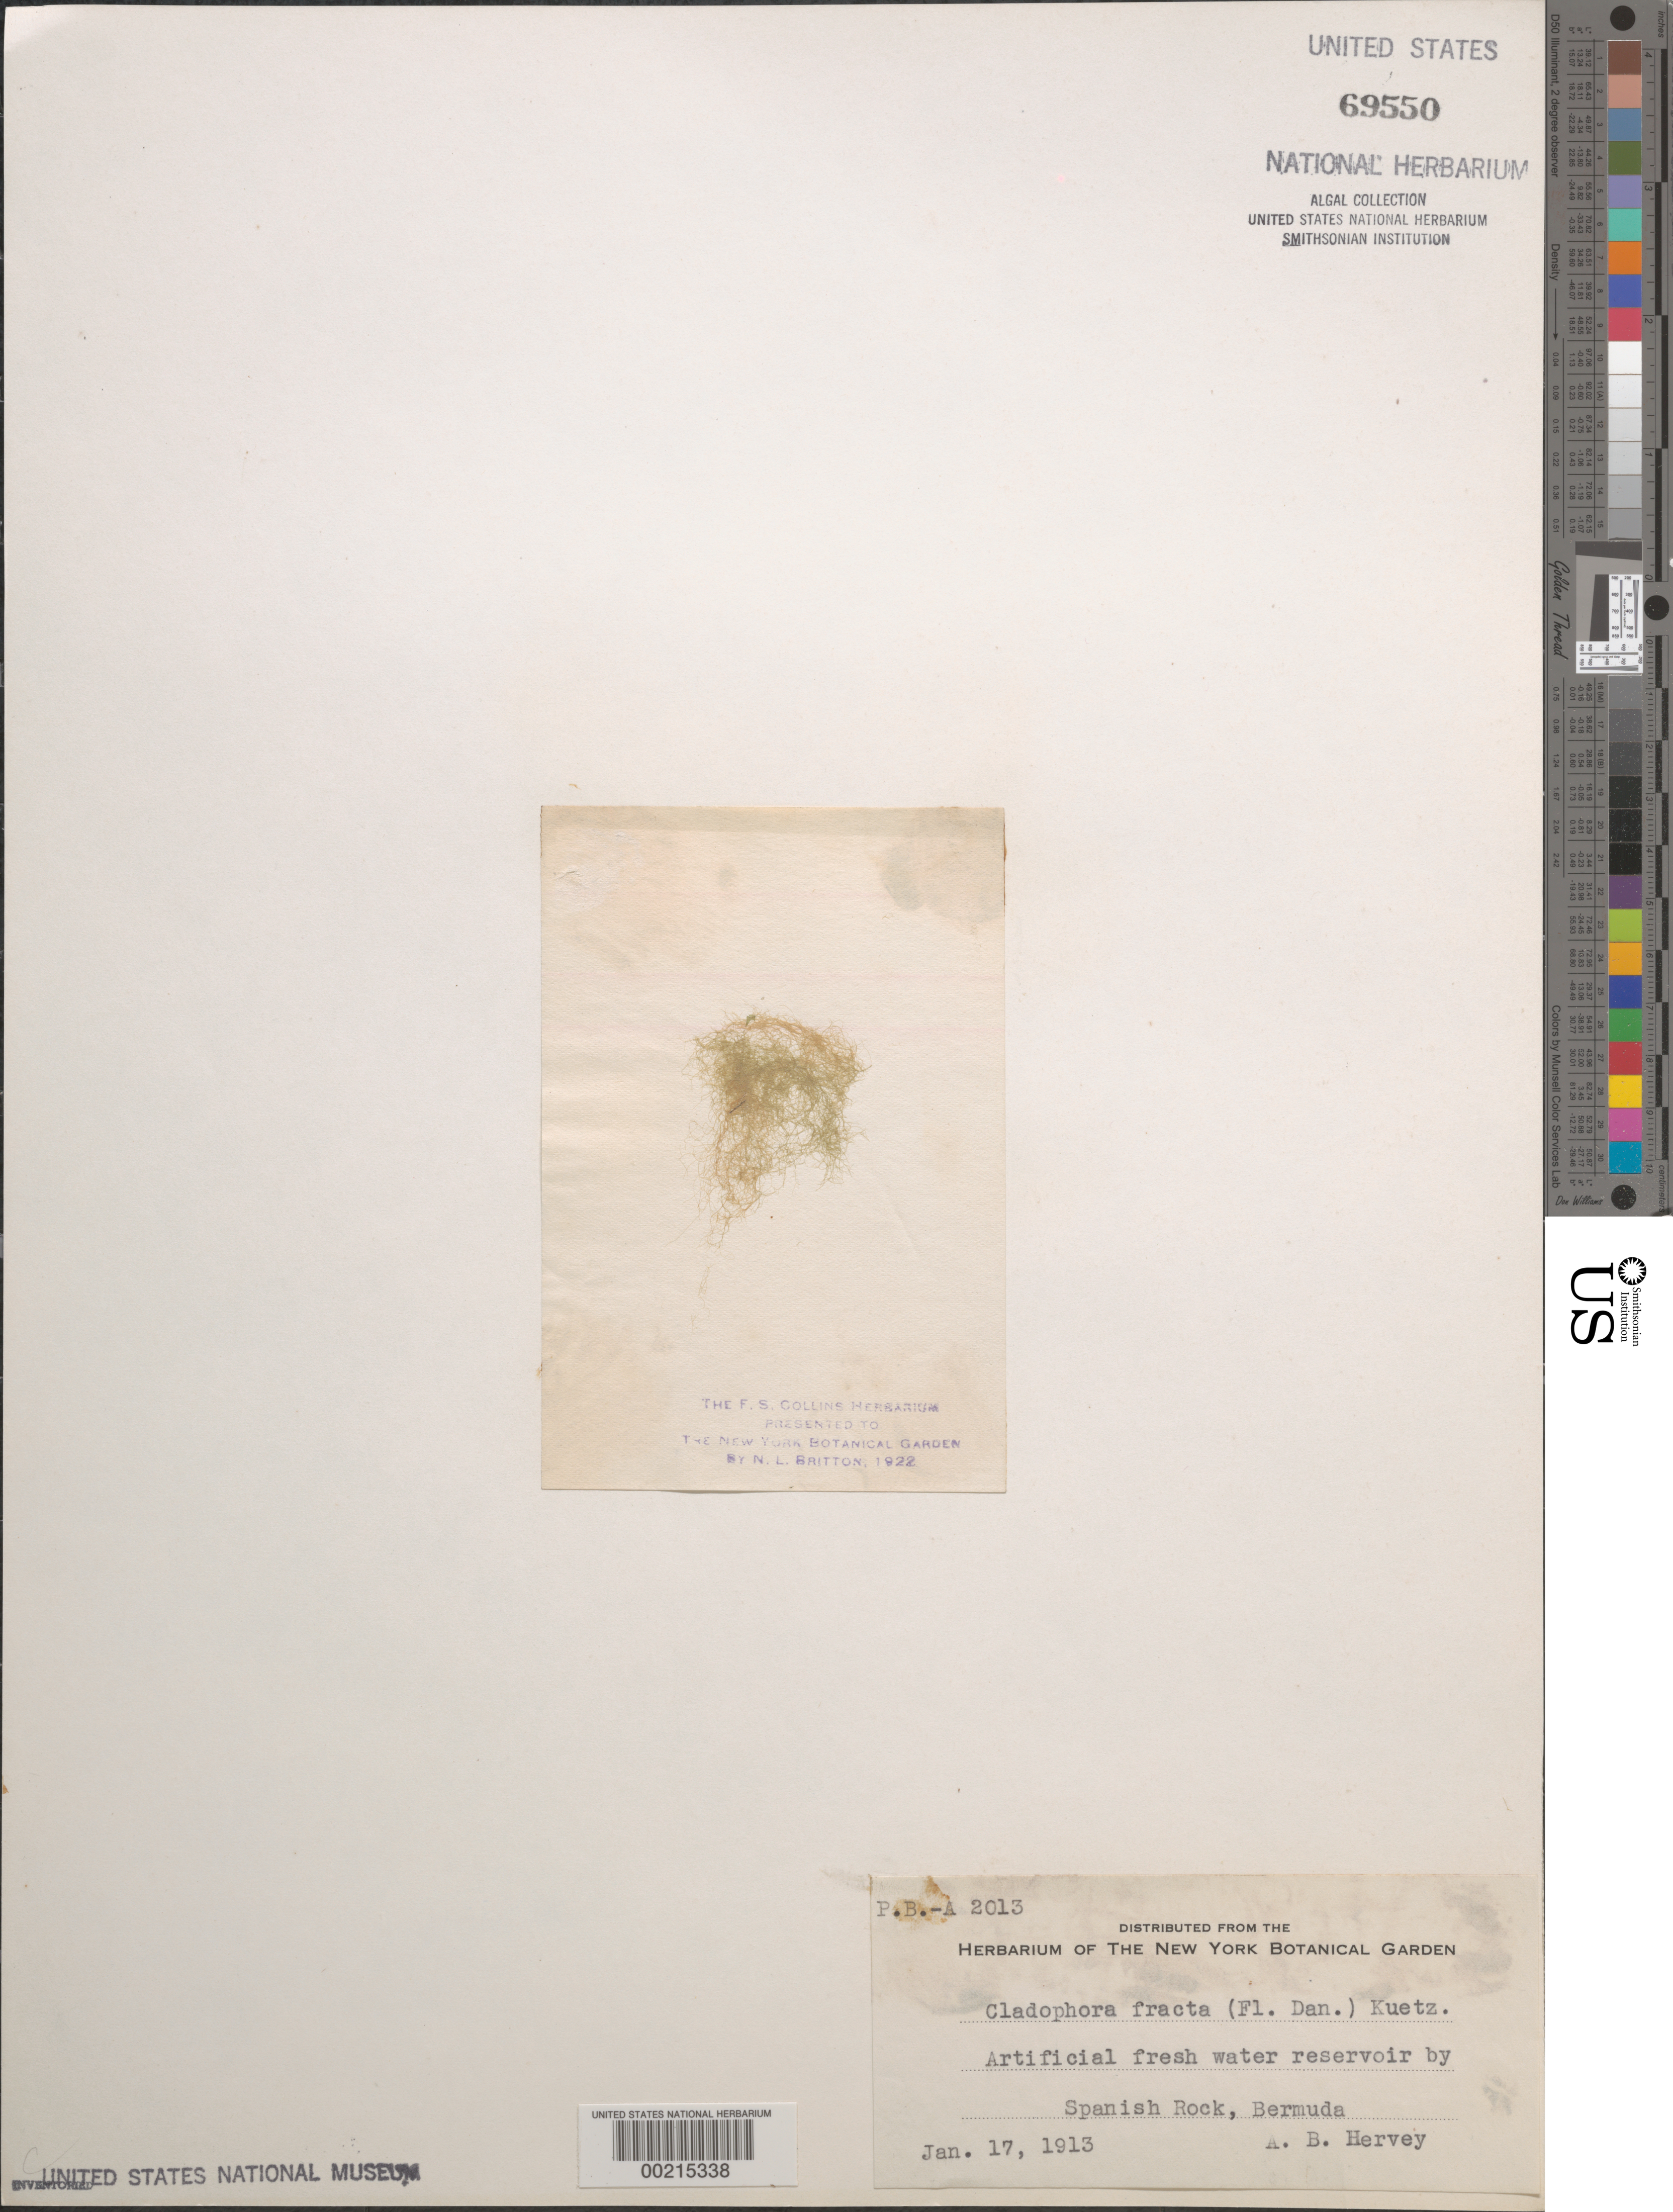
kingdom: Plantae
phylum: Chlorophyta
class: Ulvophyceae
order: Cladophorales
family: Cladophoraceae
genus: Cladophora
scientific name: Cladophora fracta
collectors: A. B. Hervey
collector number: PB-A 2013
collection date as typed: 17 Jan 1913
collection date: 1913-01-17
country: Bermuda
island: Bermuda Island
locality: Spanish Rock, Reservoir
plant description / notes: Collins, Holden & Setchell, Phycotheca Boreali-Americana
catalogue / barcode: US 69550